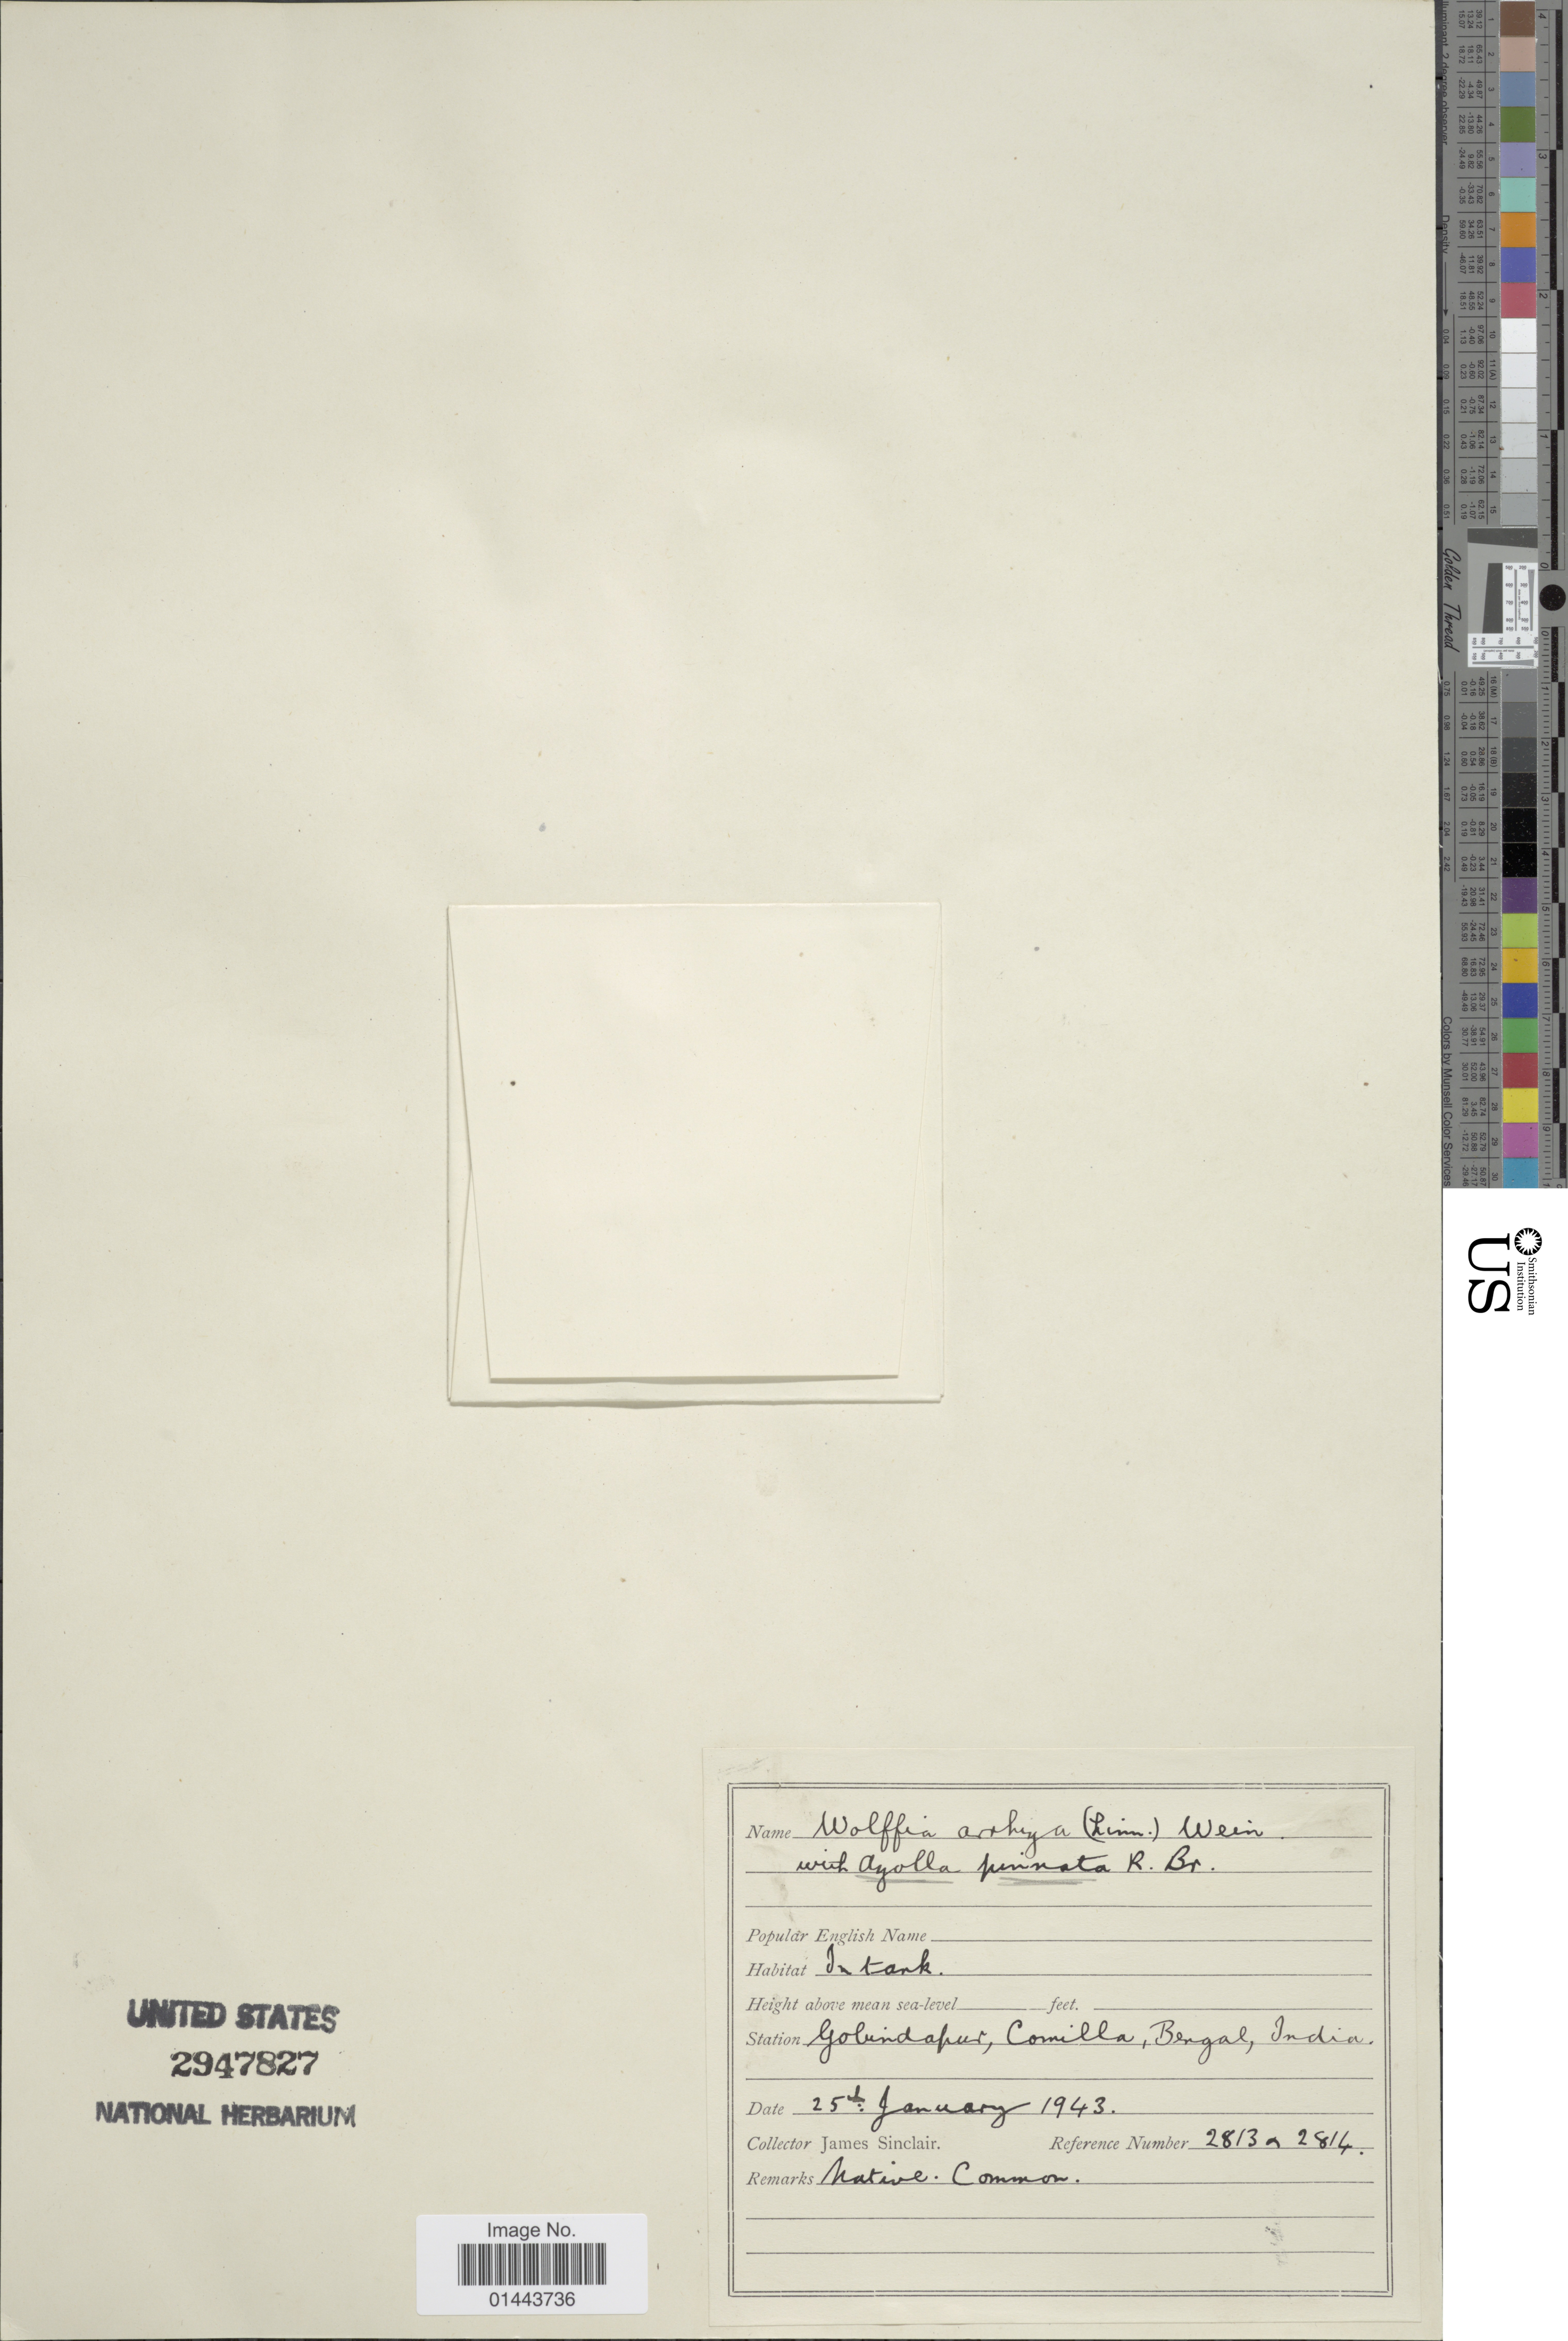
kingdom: Plantae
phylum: Tracheophyta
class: Polypodiopsida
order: Salviniales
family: Salviniaceae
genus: Azolla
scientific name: Azolla pinnata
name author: R. Br.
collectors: J. Sinclair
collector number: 2813a 2814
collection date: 1943-01-25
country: Bangladesh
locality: In tank, Gobindapur, Comilla, Bengal.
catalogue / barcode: US 2947827